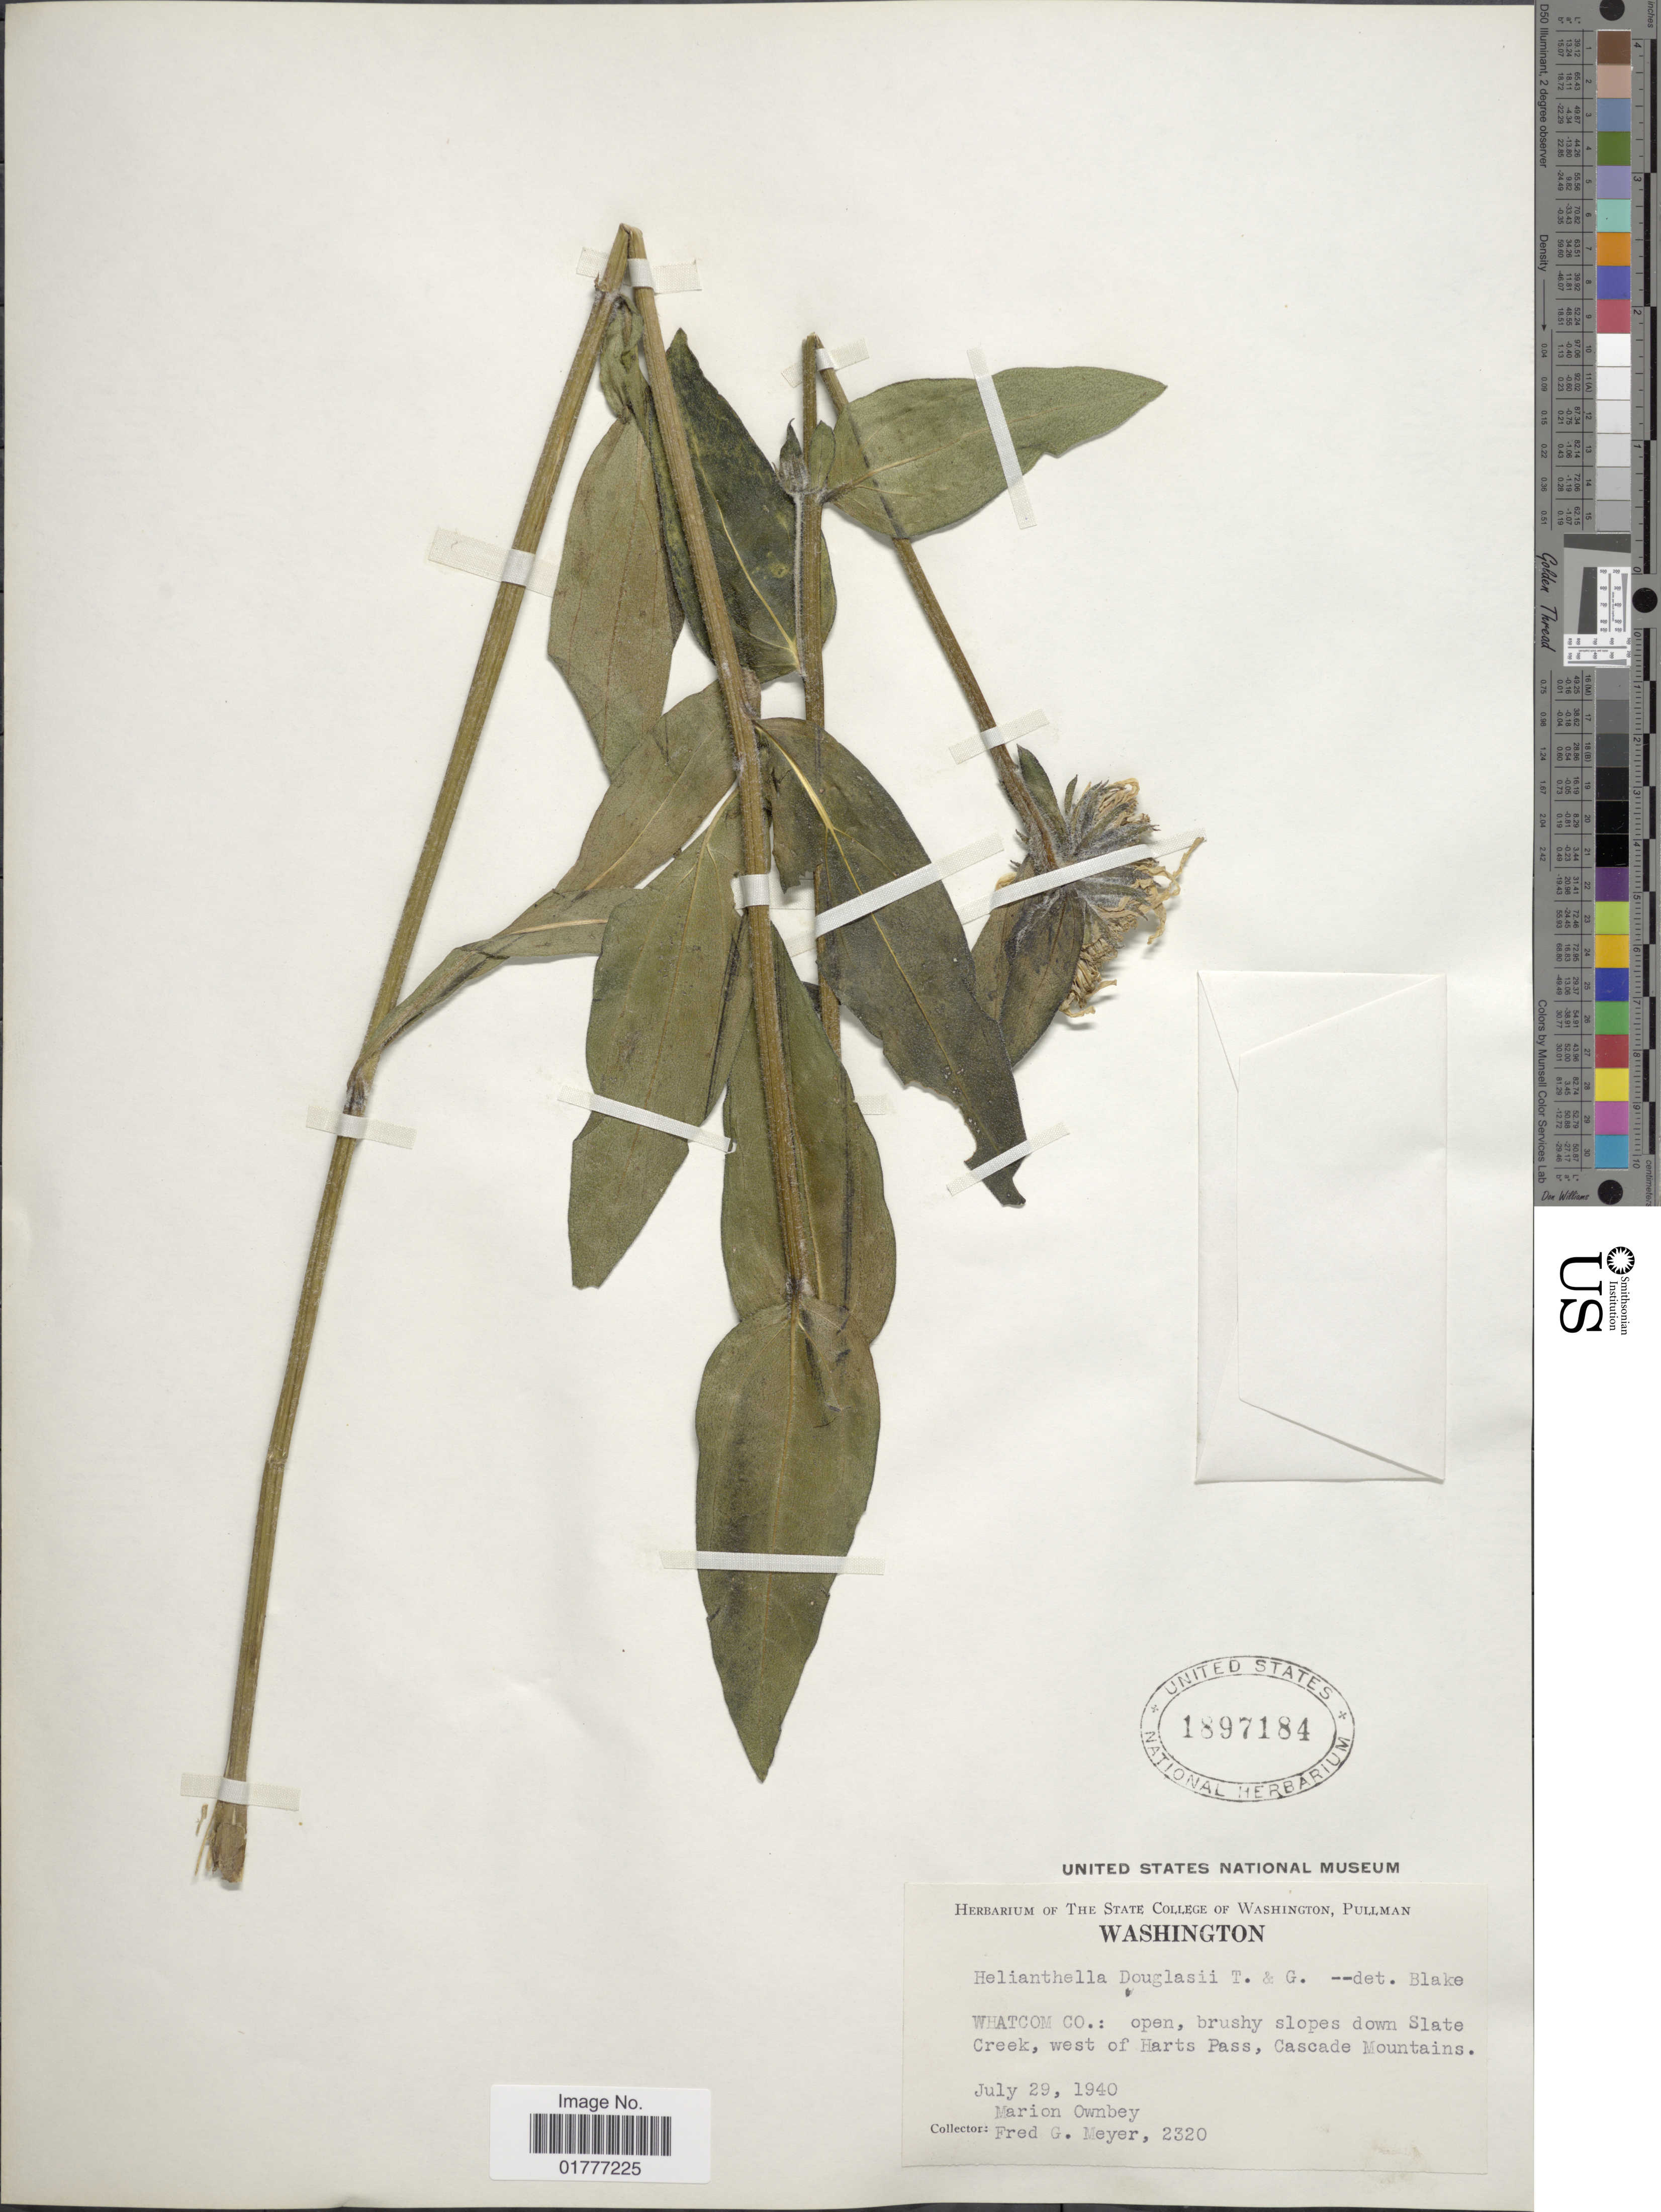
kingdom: Plantae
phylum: Tracheophyta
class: Magnoliopsida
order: Asterales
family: Asteraceae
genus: Helianthella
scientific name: Helianthella douglasii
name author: Torr. & A. Gray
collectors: F. M. Ownbey & F. Meyer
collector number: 2320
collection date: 1940-07-29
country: United States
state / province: Washington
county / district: Whatcom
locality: Whatcom Co.: Slate Creek, west of Harts Pass, Cascade Mountains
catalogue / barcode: US 1897184